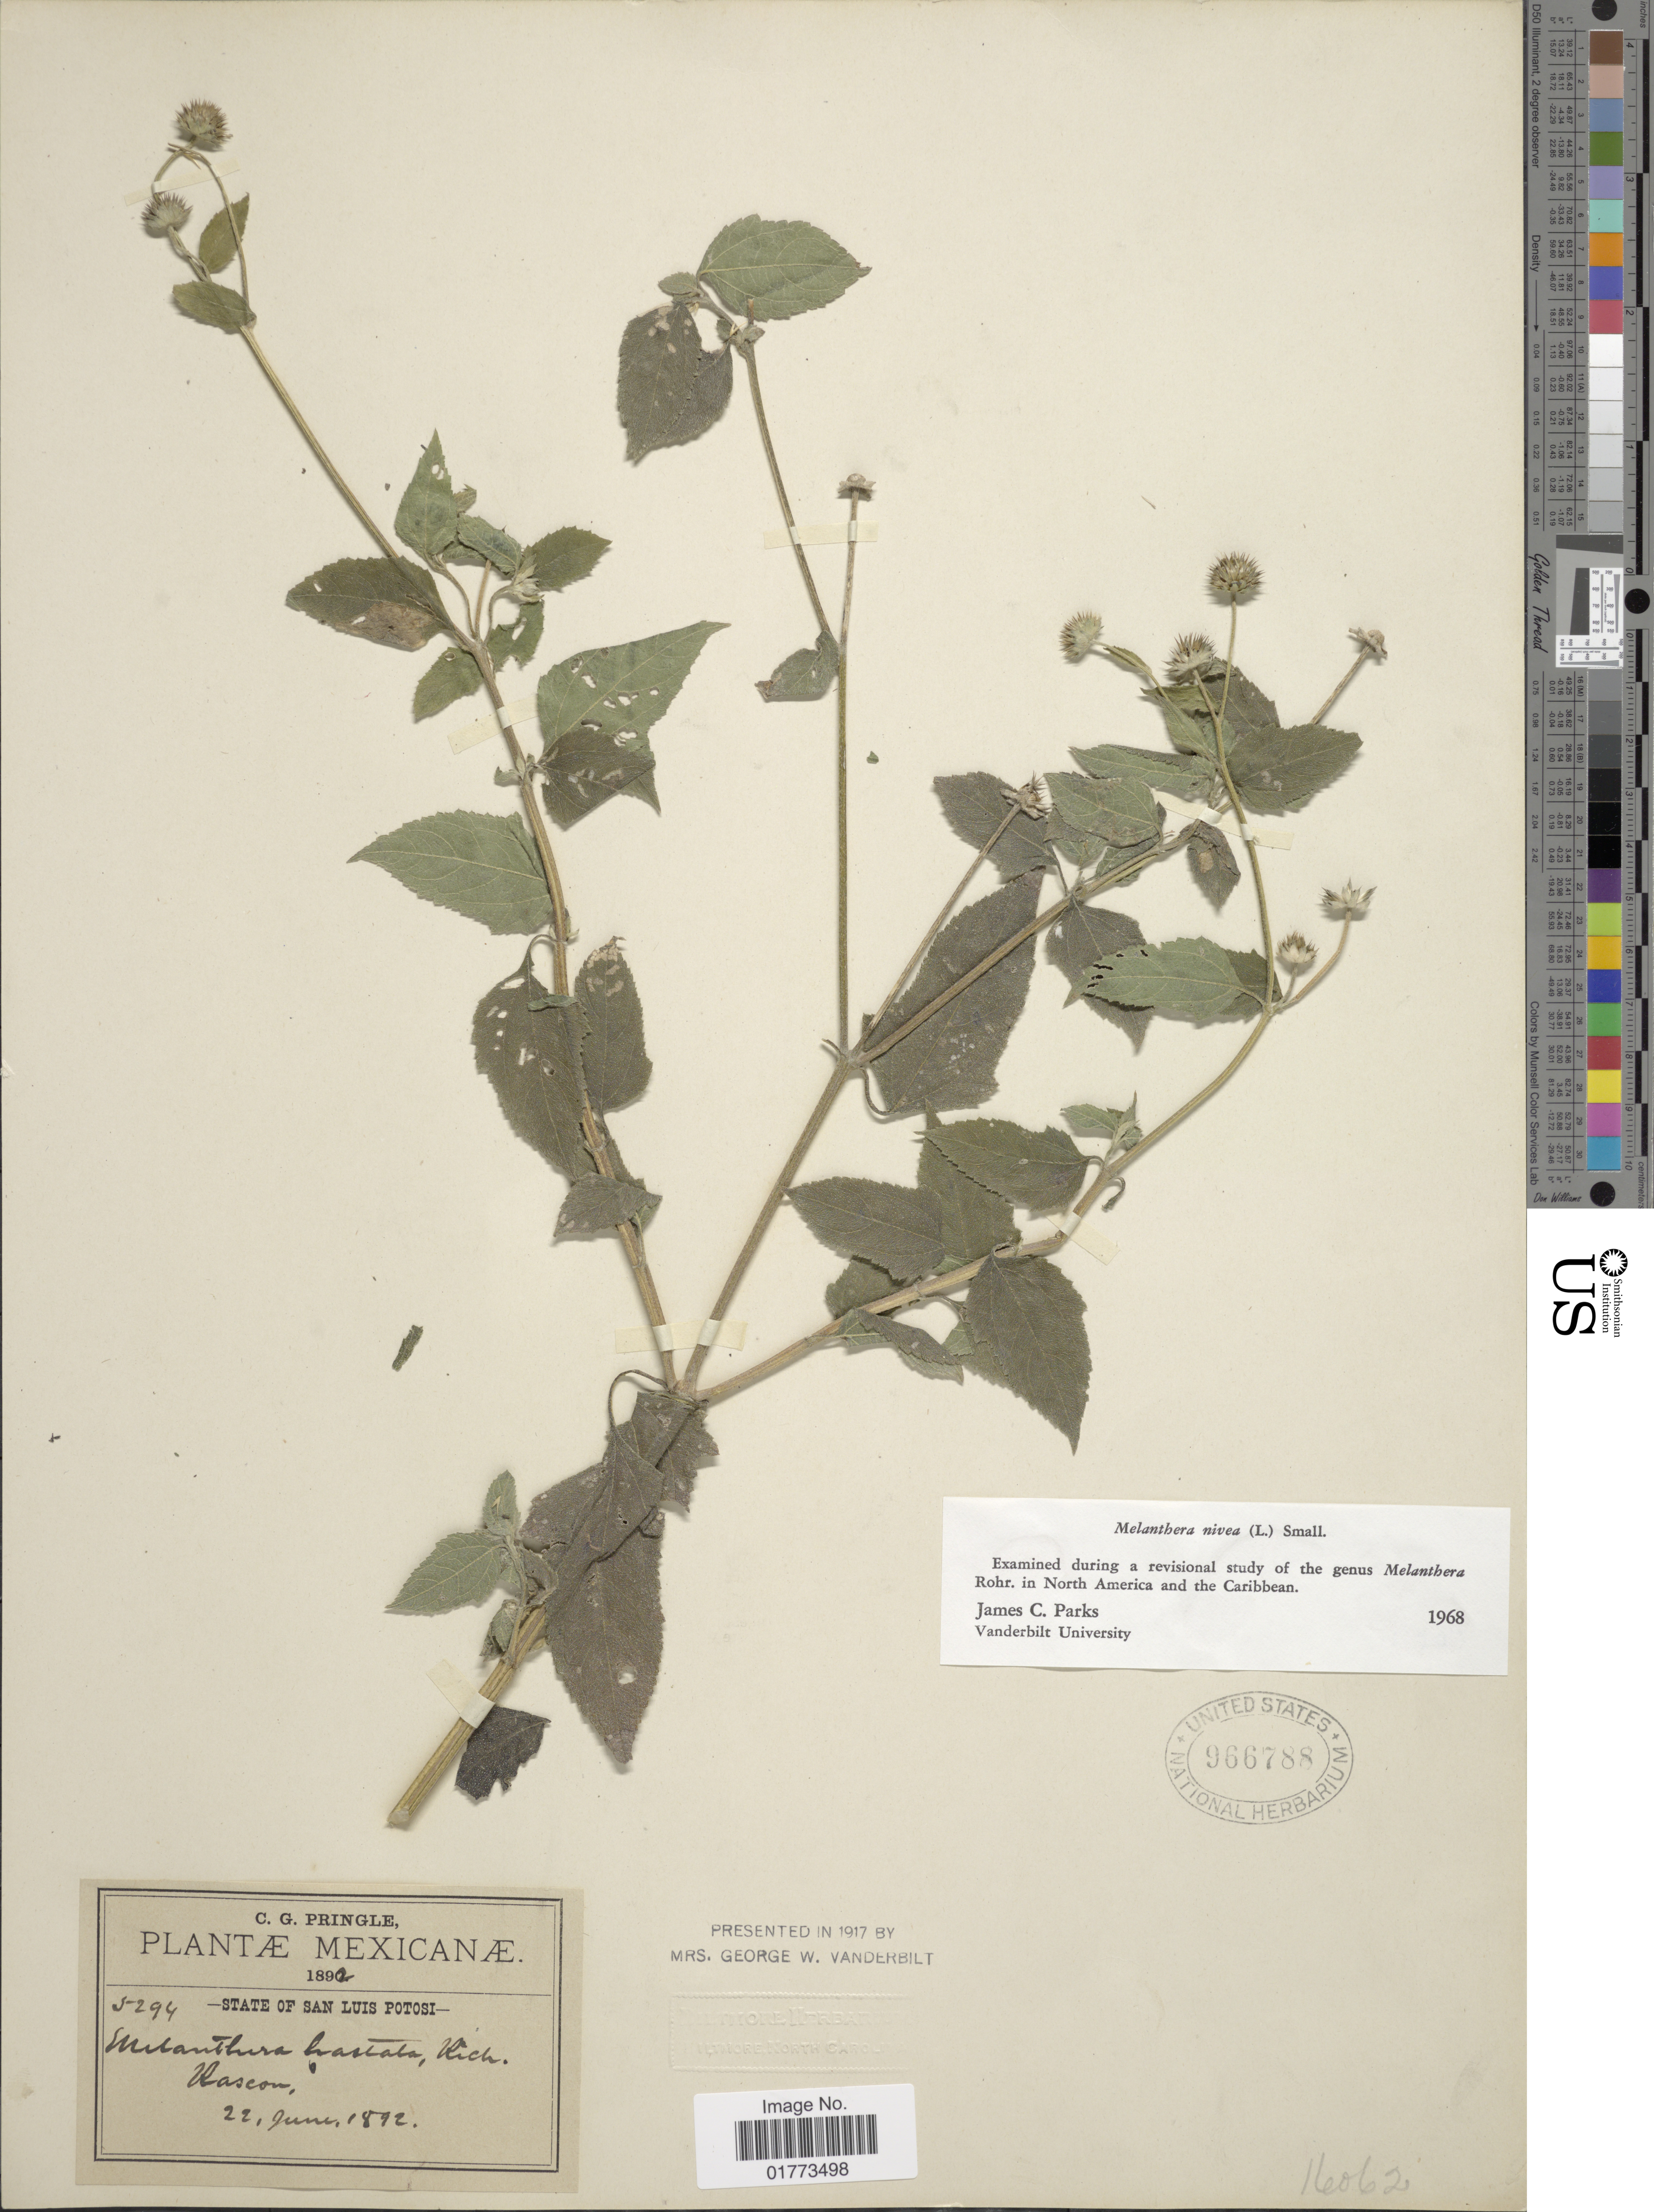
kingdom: Plantae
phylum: Tracheophyta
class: Magnoliopsida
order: Asterales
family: Asteraceae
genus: Melanthera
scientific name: Melanthera nivea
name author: (L.) Small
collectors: C. G. Pringle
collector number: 5294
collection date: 1892-06-22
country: Mexico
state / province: San Luis Potosí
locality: Rascon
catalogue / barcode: US 966788